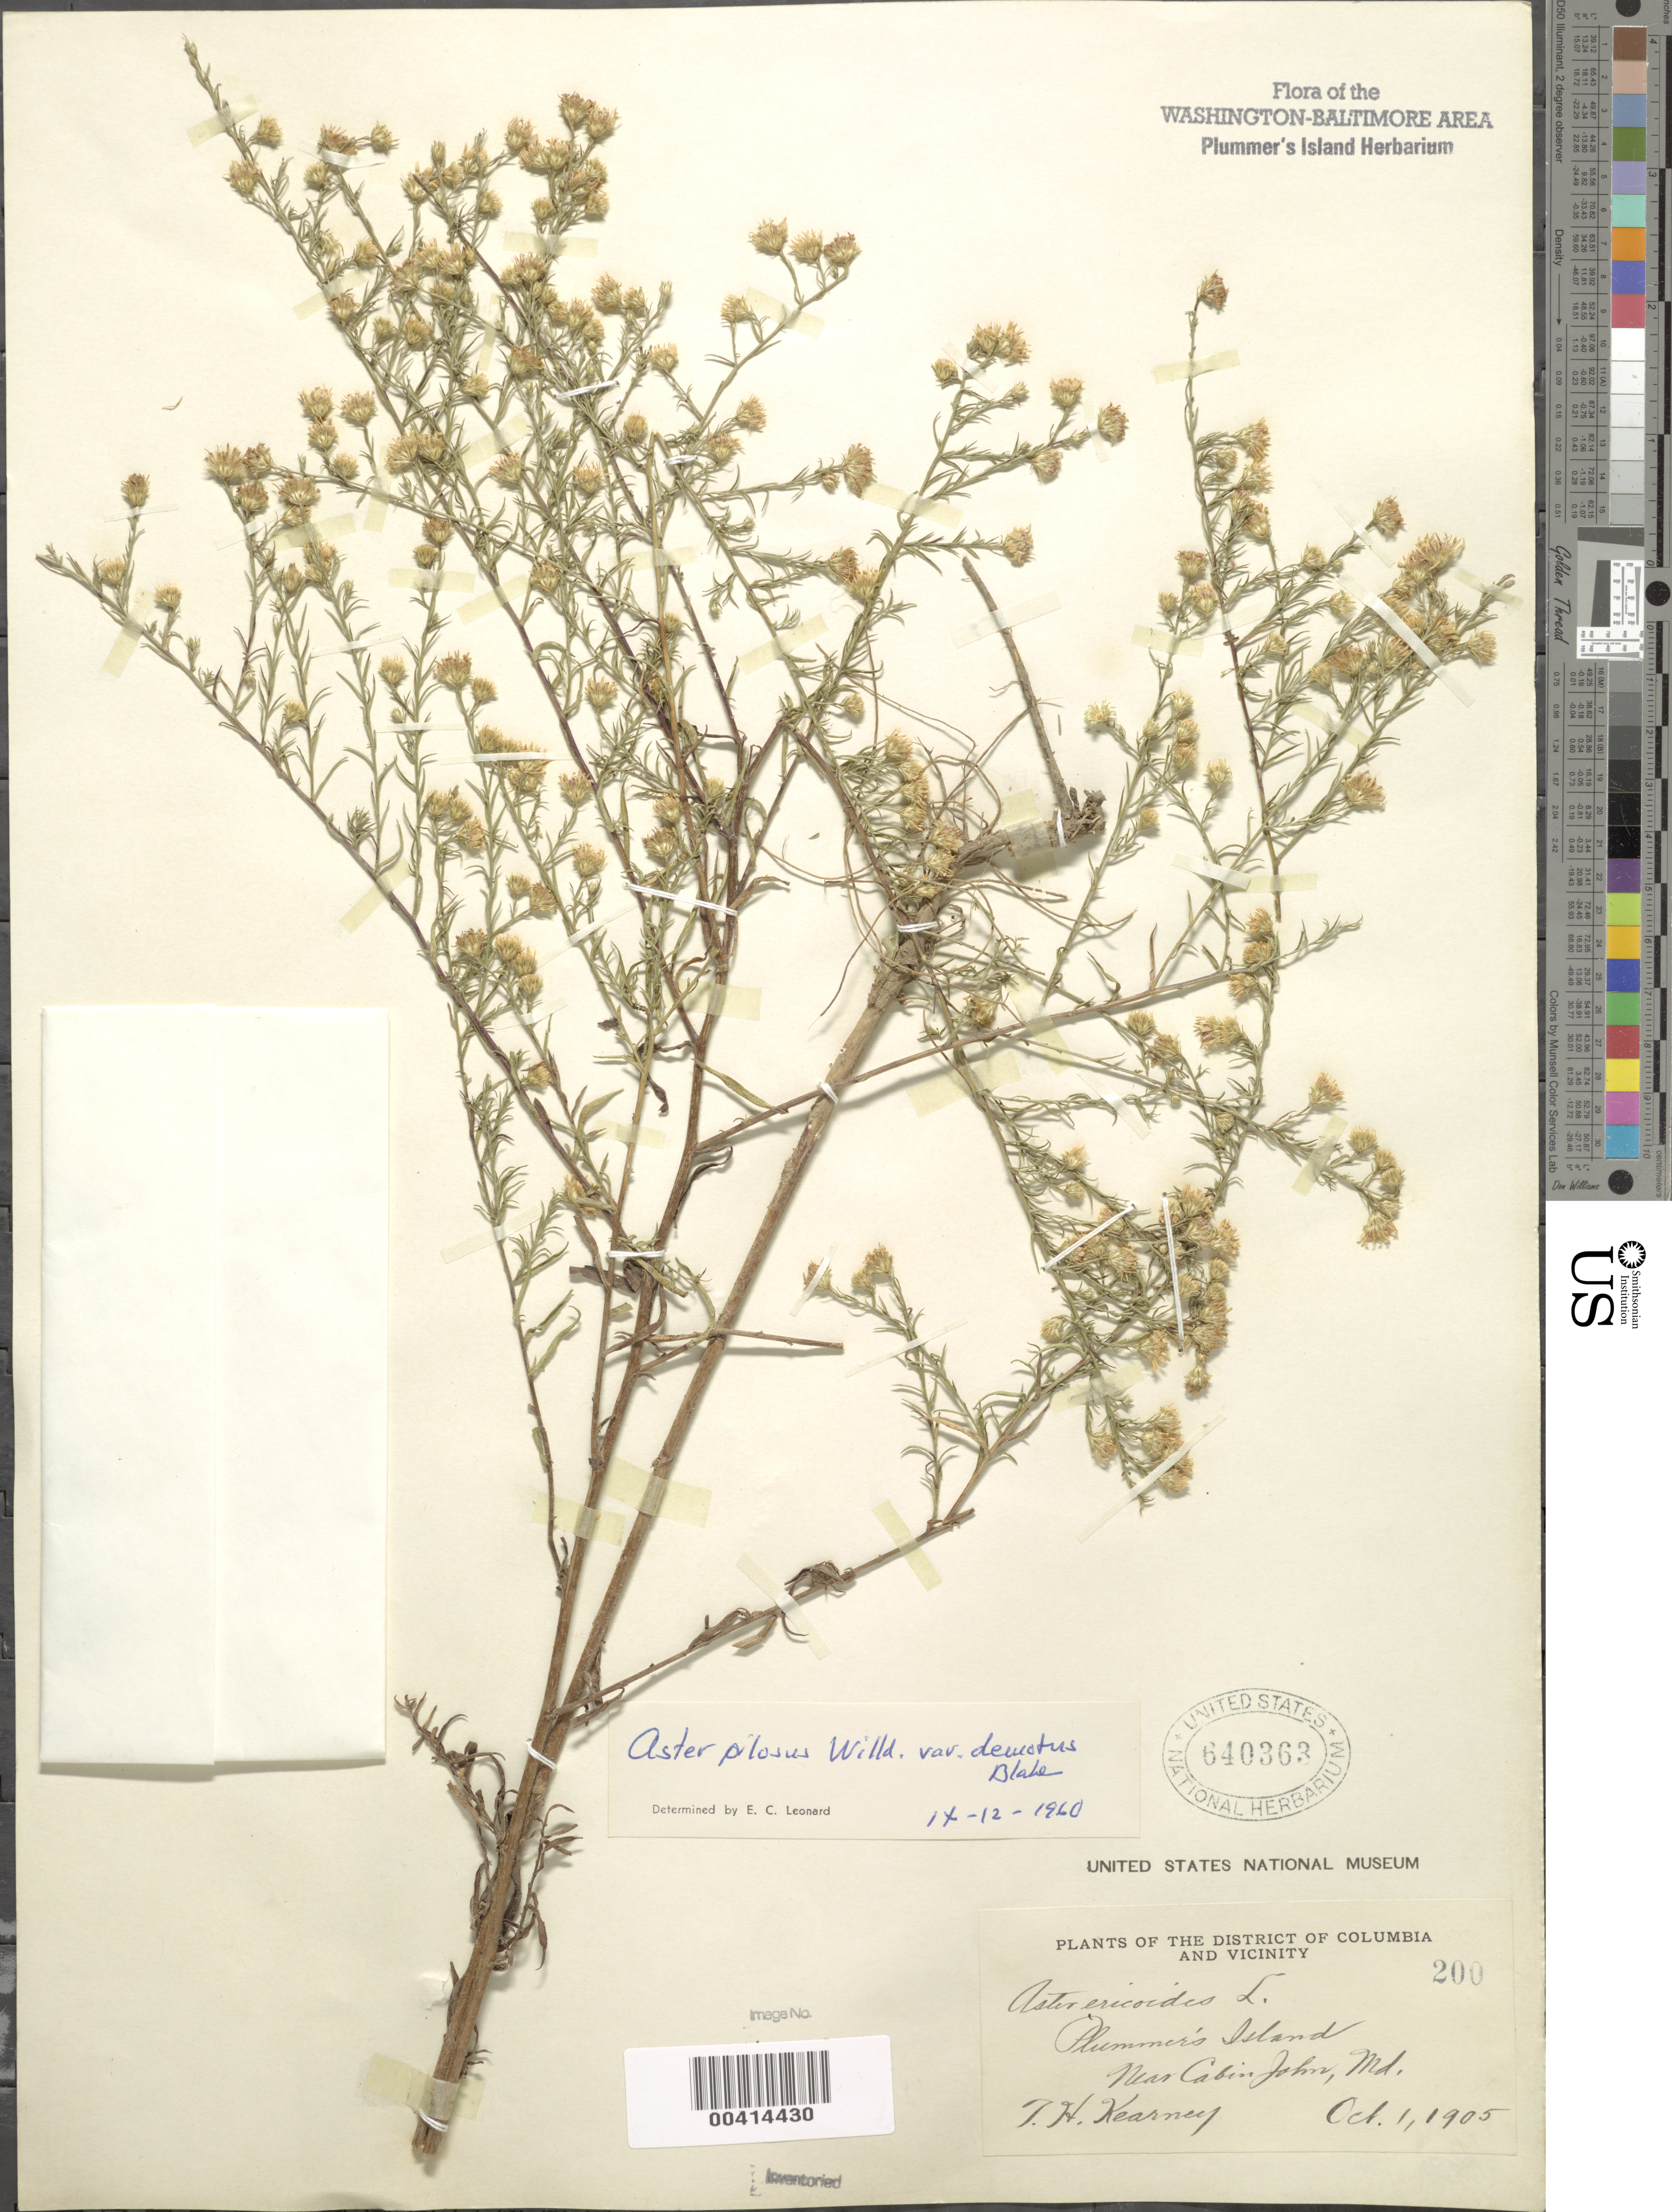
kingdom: Plantae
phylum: Tracheophyta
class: Magnoliopsida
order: Asterales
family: Asteraceae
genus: Symphyotrichum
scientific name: Symphyotrichum pilosum var. pringlei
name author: (A. Gray) G.L. Nesom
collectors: T. H. Kearney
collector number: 200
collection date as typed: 01 Oct 1905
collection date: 1905-10-01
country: United States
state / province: Maryland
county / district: Montgomery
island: Plummers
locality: Plummer's Island C. & O. Canal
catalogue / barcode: US 640363